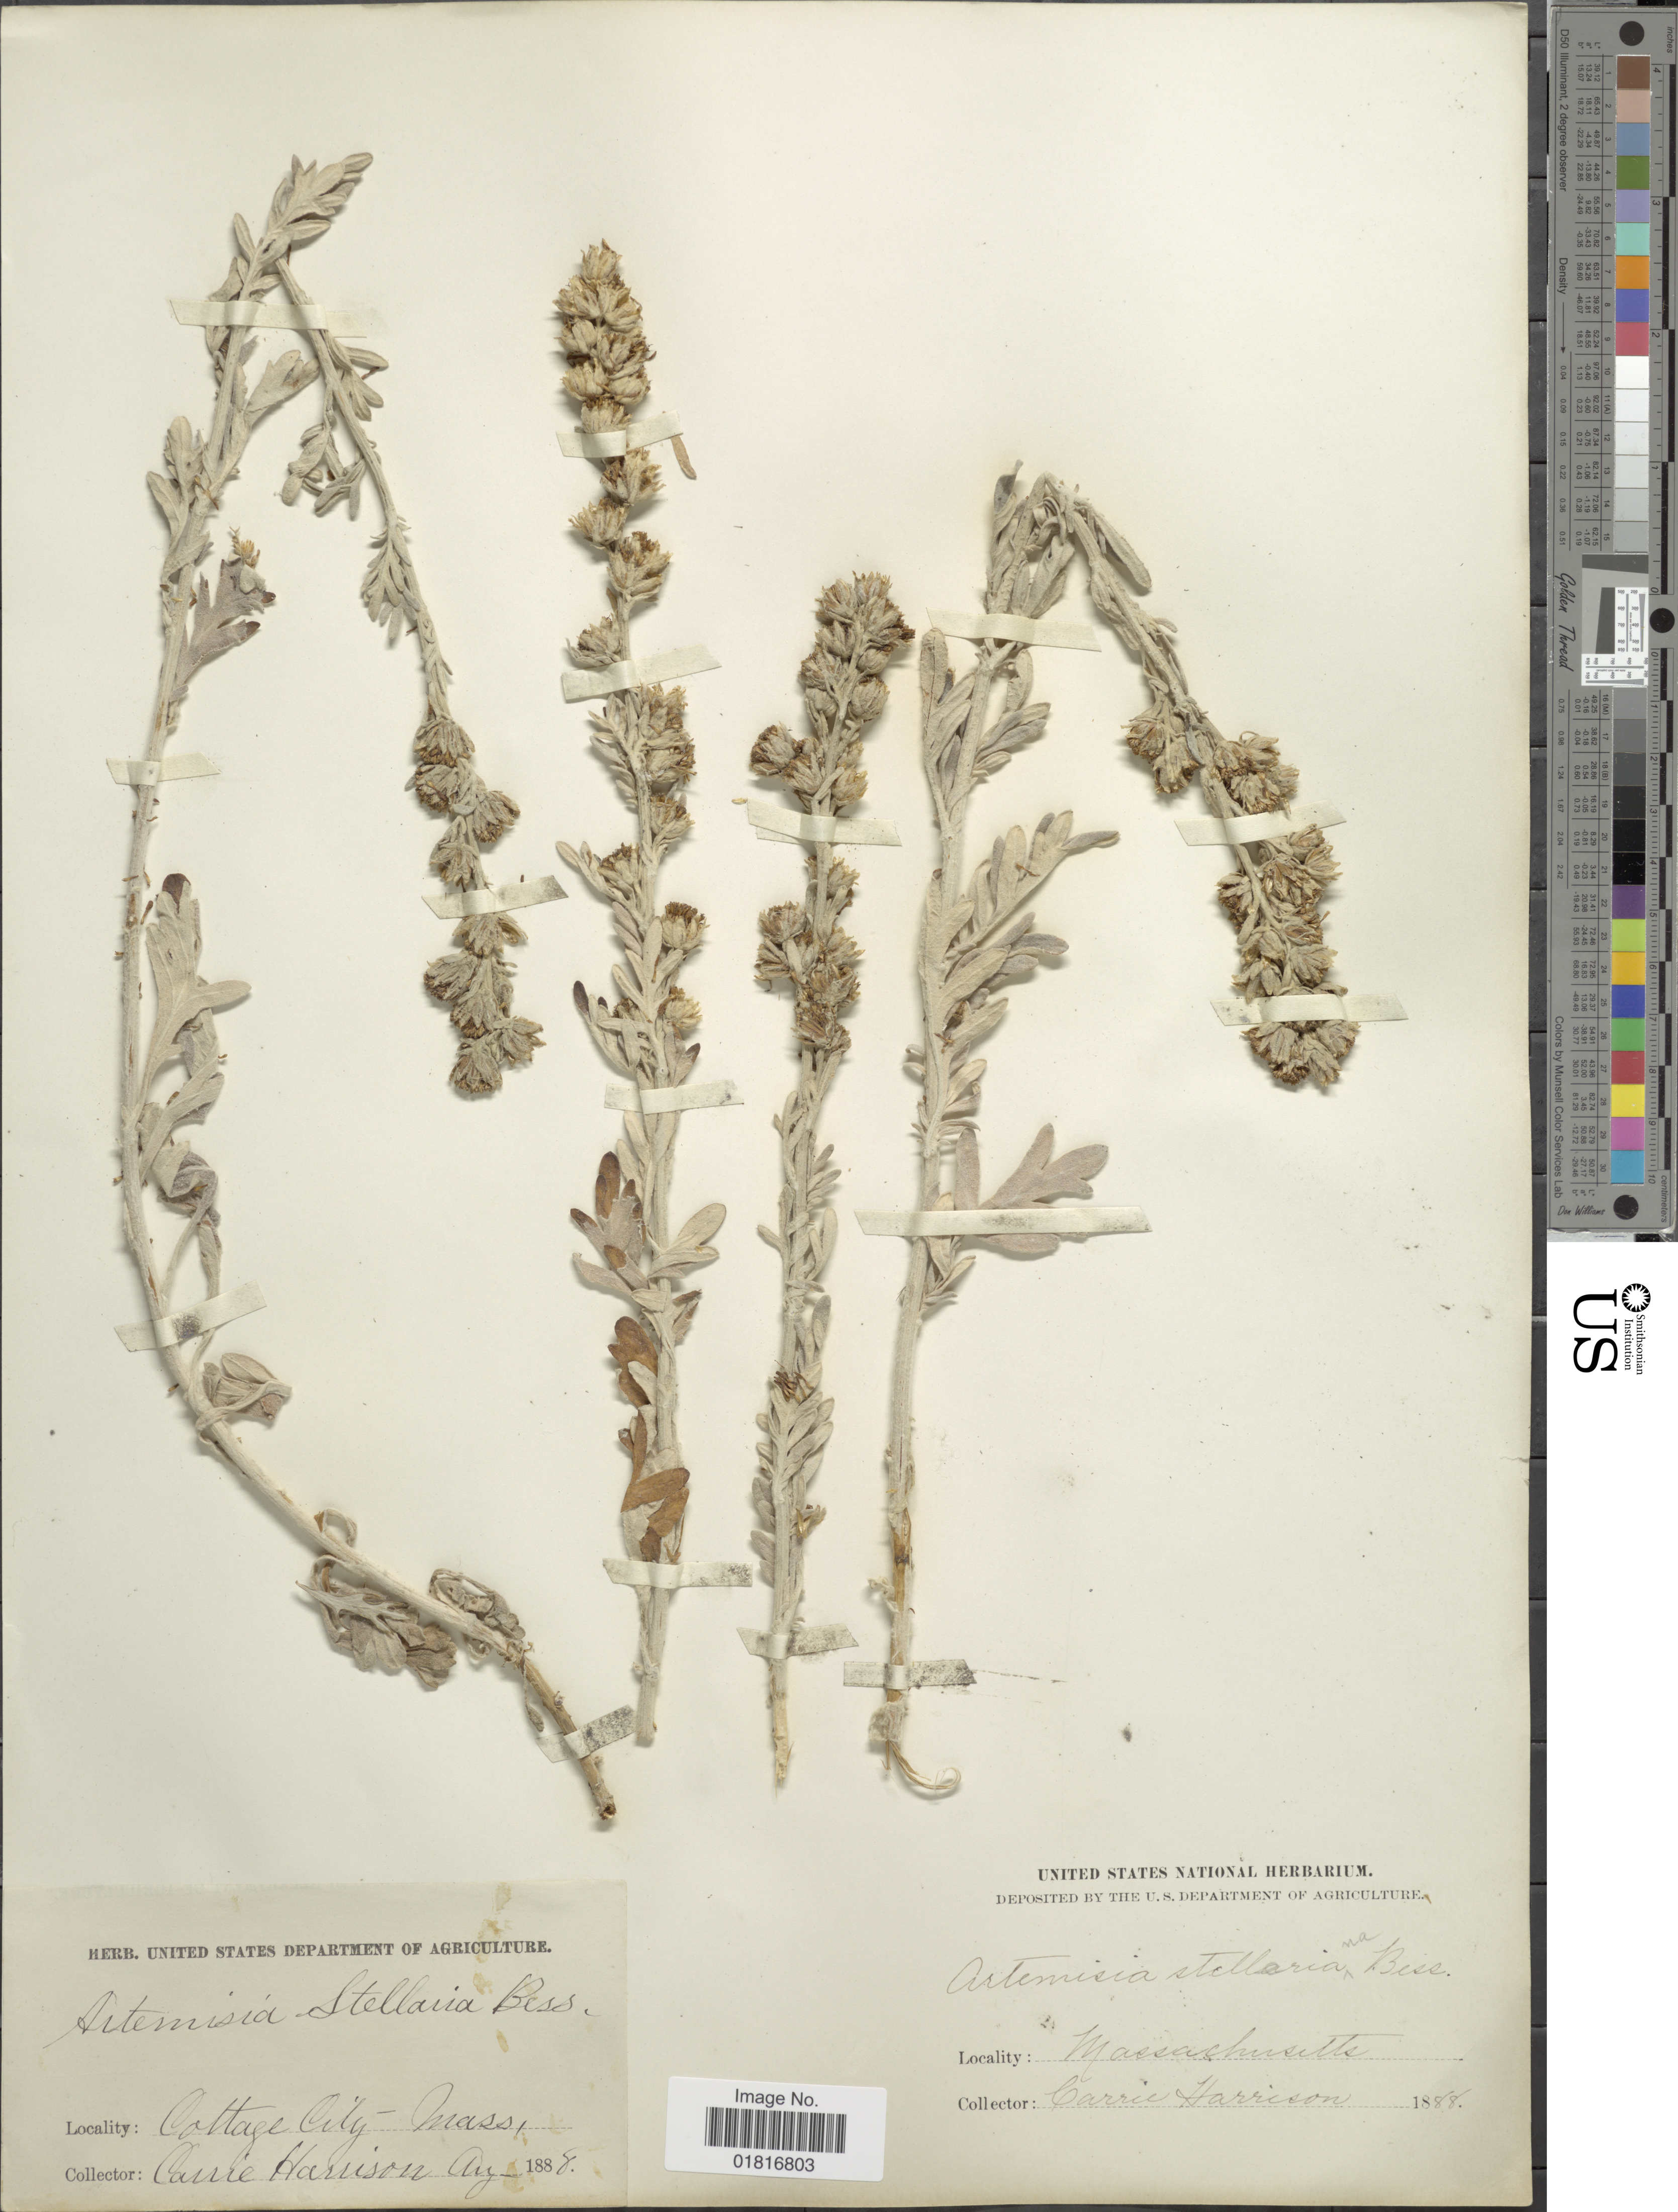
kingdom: Plantae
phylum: Tracheophyta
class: Magnoliopsida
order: Asterales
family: Asteraceae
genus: Artemisia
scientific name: Artemisia stelleriana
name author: Besser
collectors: C. Harrison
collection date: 1888-08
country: United States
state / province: Massachusetts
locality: Cottage City